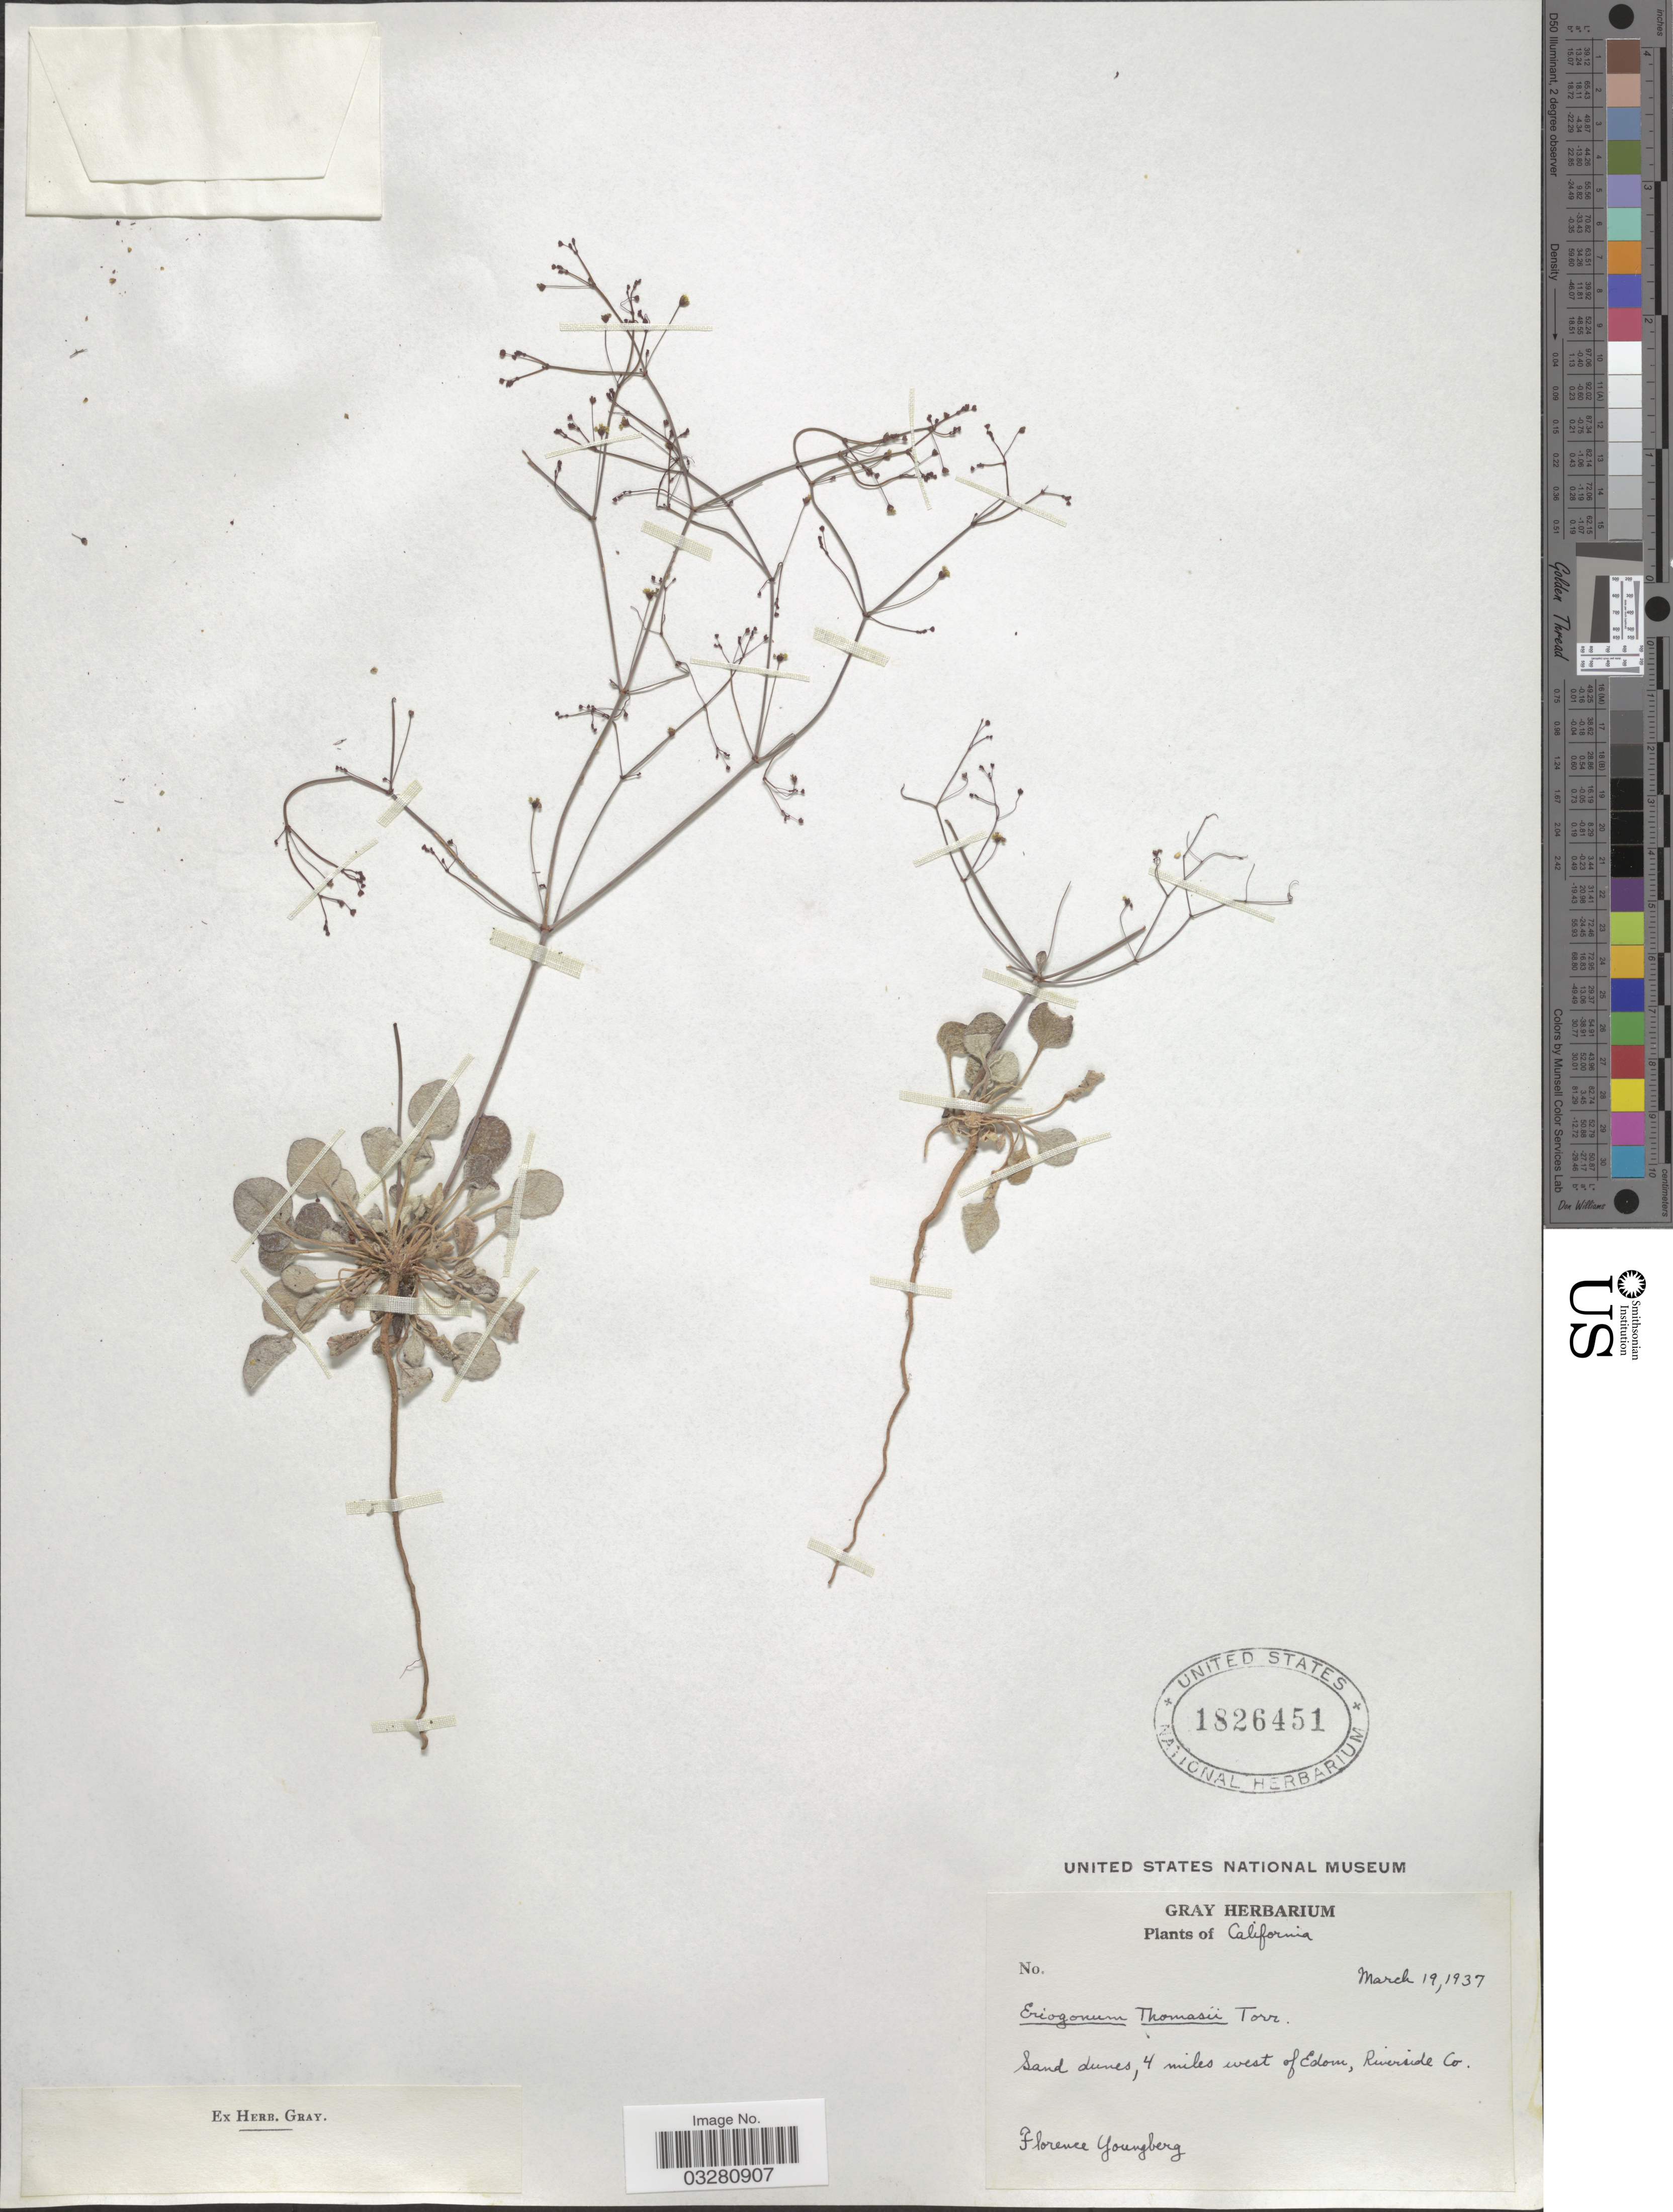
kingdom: Plantae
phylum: Tracheophyta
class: Magnoliopsida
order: Caryophyllales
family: Polygonaceae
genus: Eriogonum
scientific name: Eriogonum thomasii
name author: Torr.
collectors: F. Youngberg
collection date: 1937-03-19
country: United States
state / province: California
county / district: Riverside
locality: Sand dunesm 4 miles west of Edom, Riverside Co.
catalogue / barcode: US 1826451